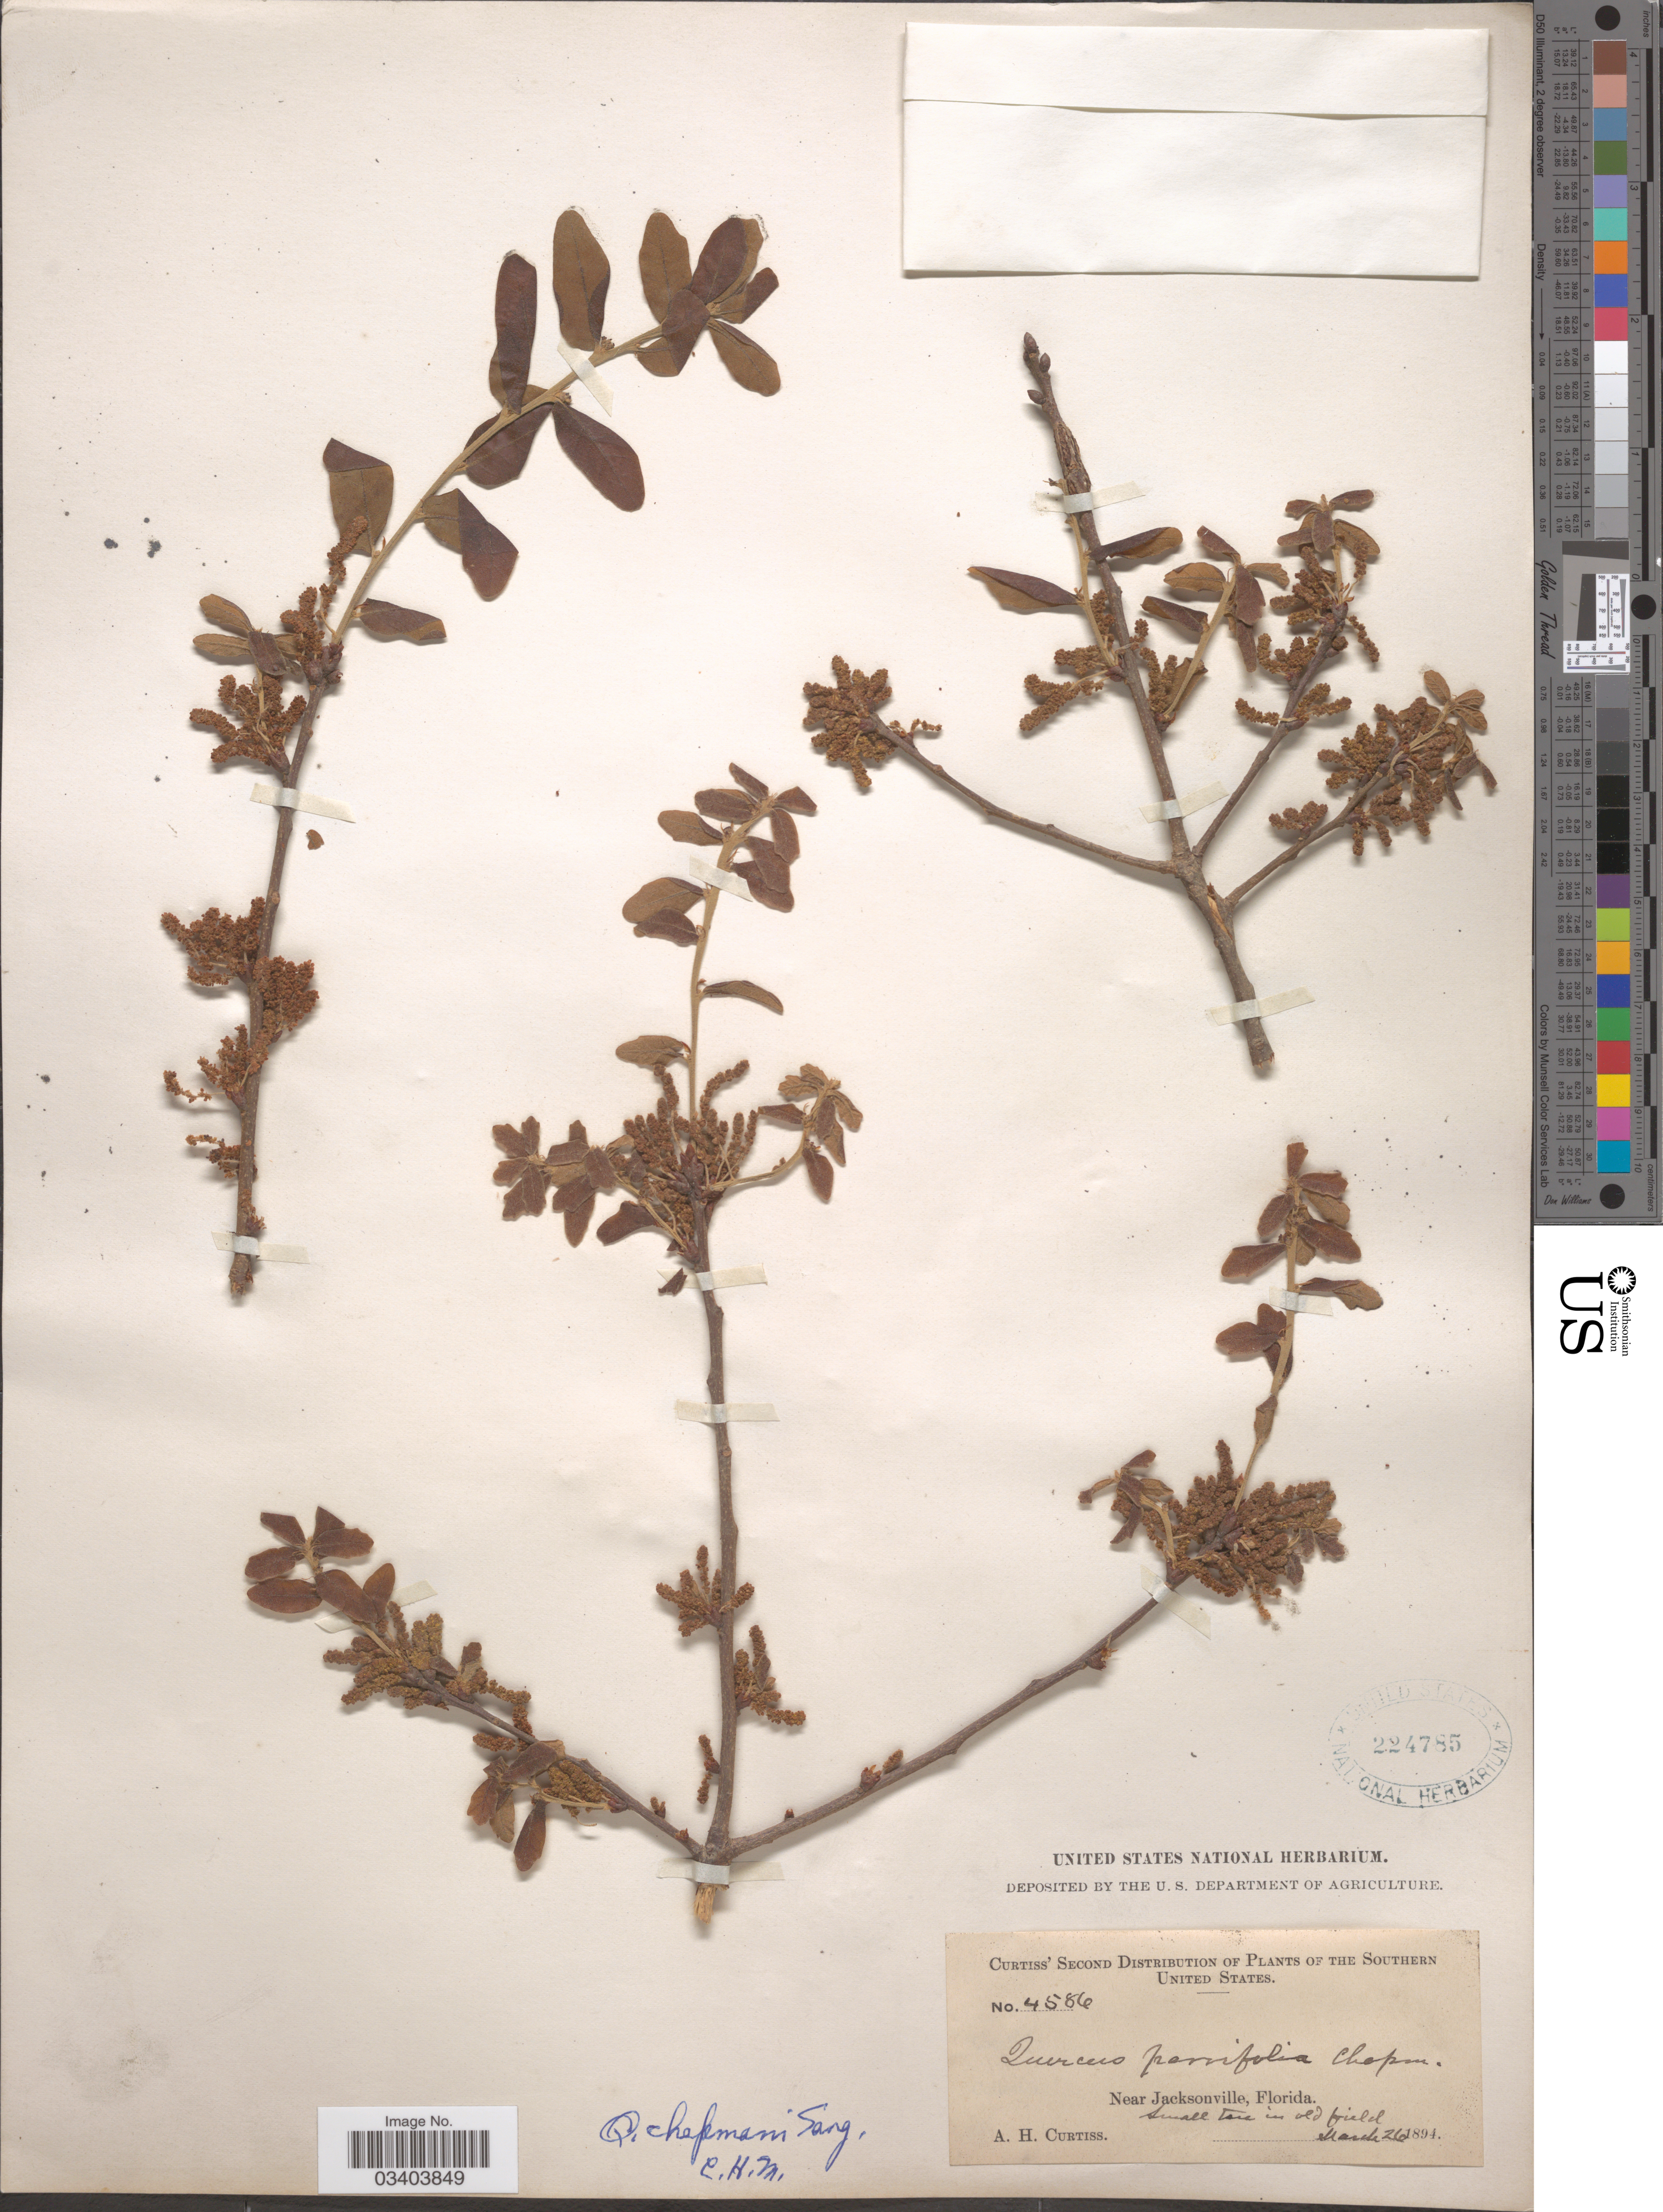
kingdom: Plantae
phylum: Tracheophyta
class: Magnoliopsida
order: Fagales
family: Fagaceae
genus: Quercus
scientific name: Quercus chapmanii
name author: Sarg.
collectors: A. H. Curtiss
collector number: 4586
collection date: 1894-03-26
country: United States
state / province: Florida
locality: Southern United States. Near Jacksonville.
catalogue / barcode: US 224785